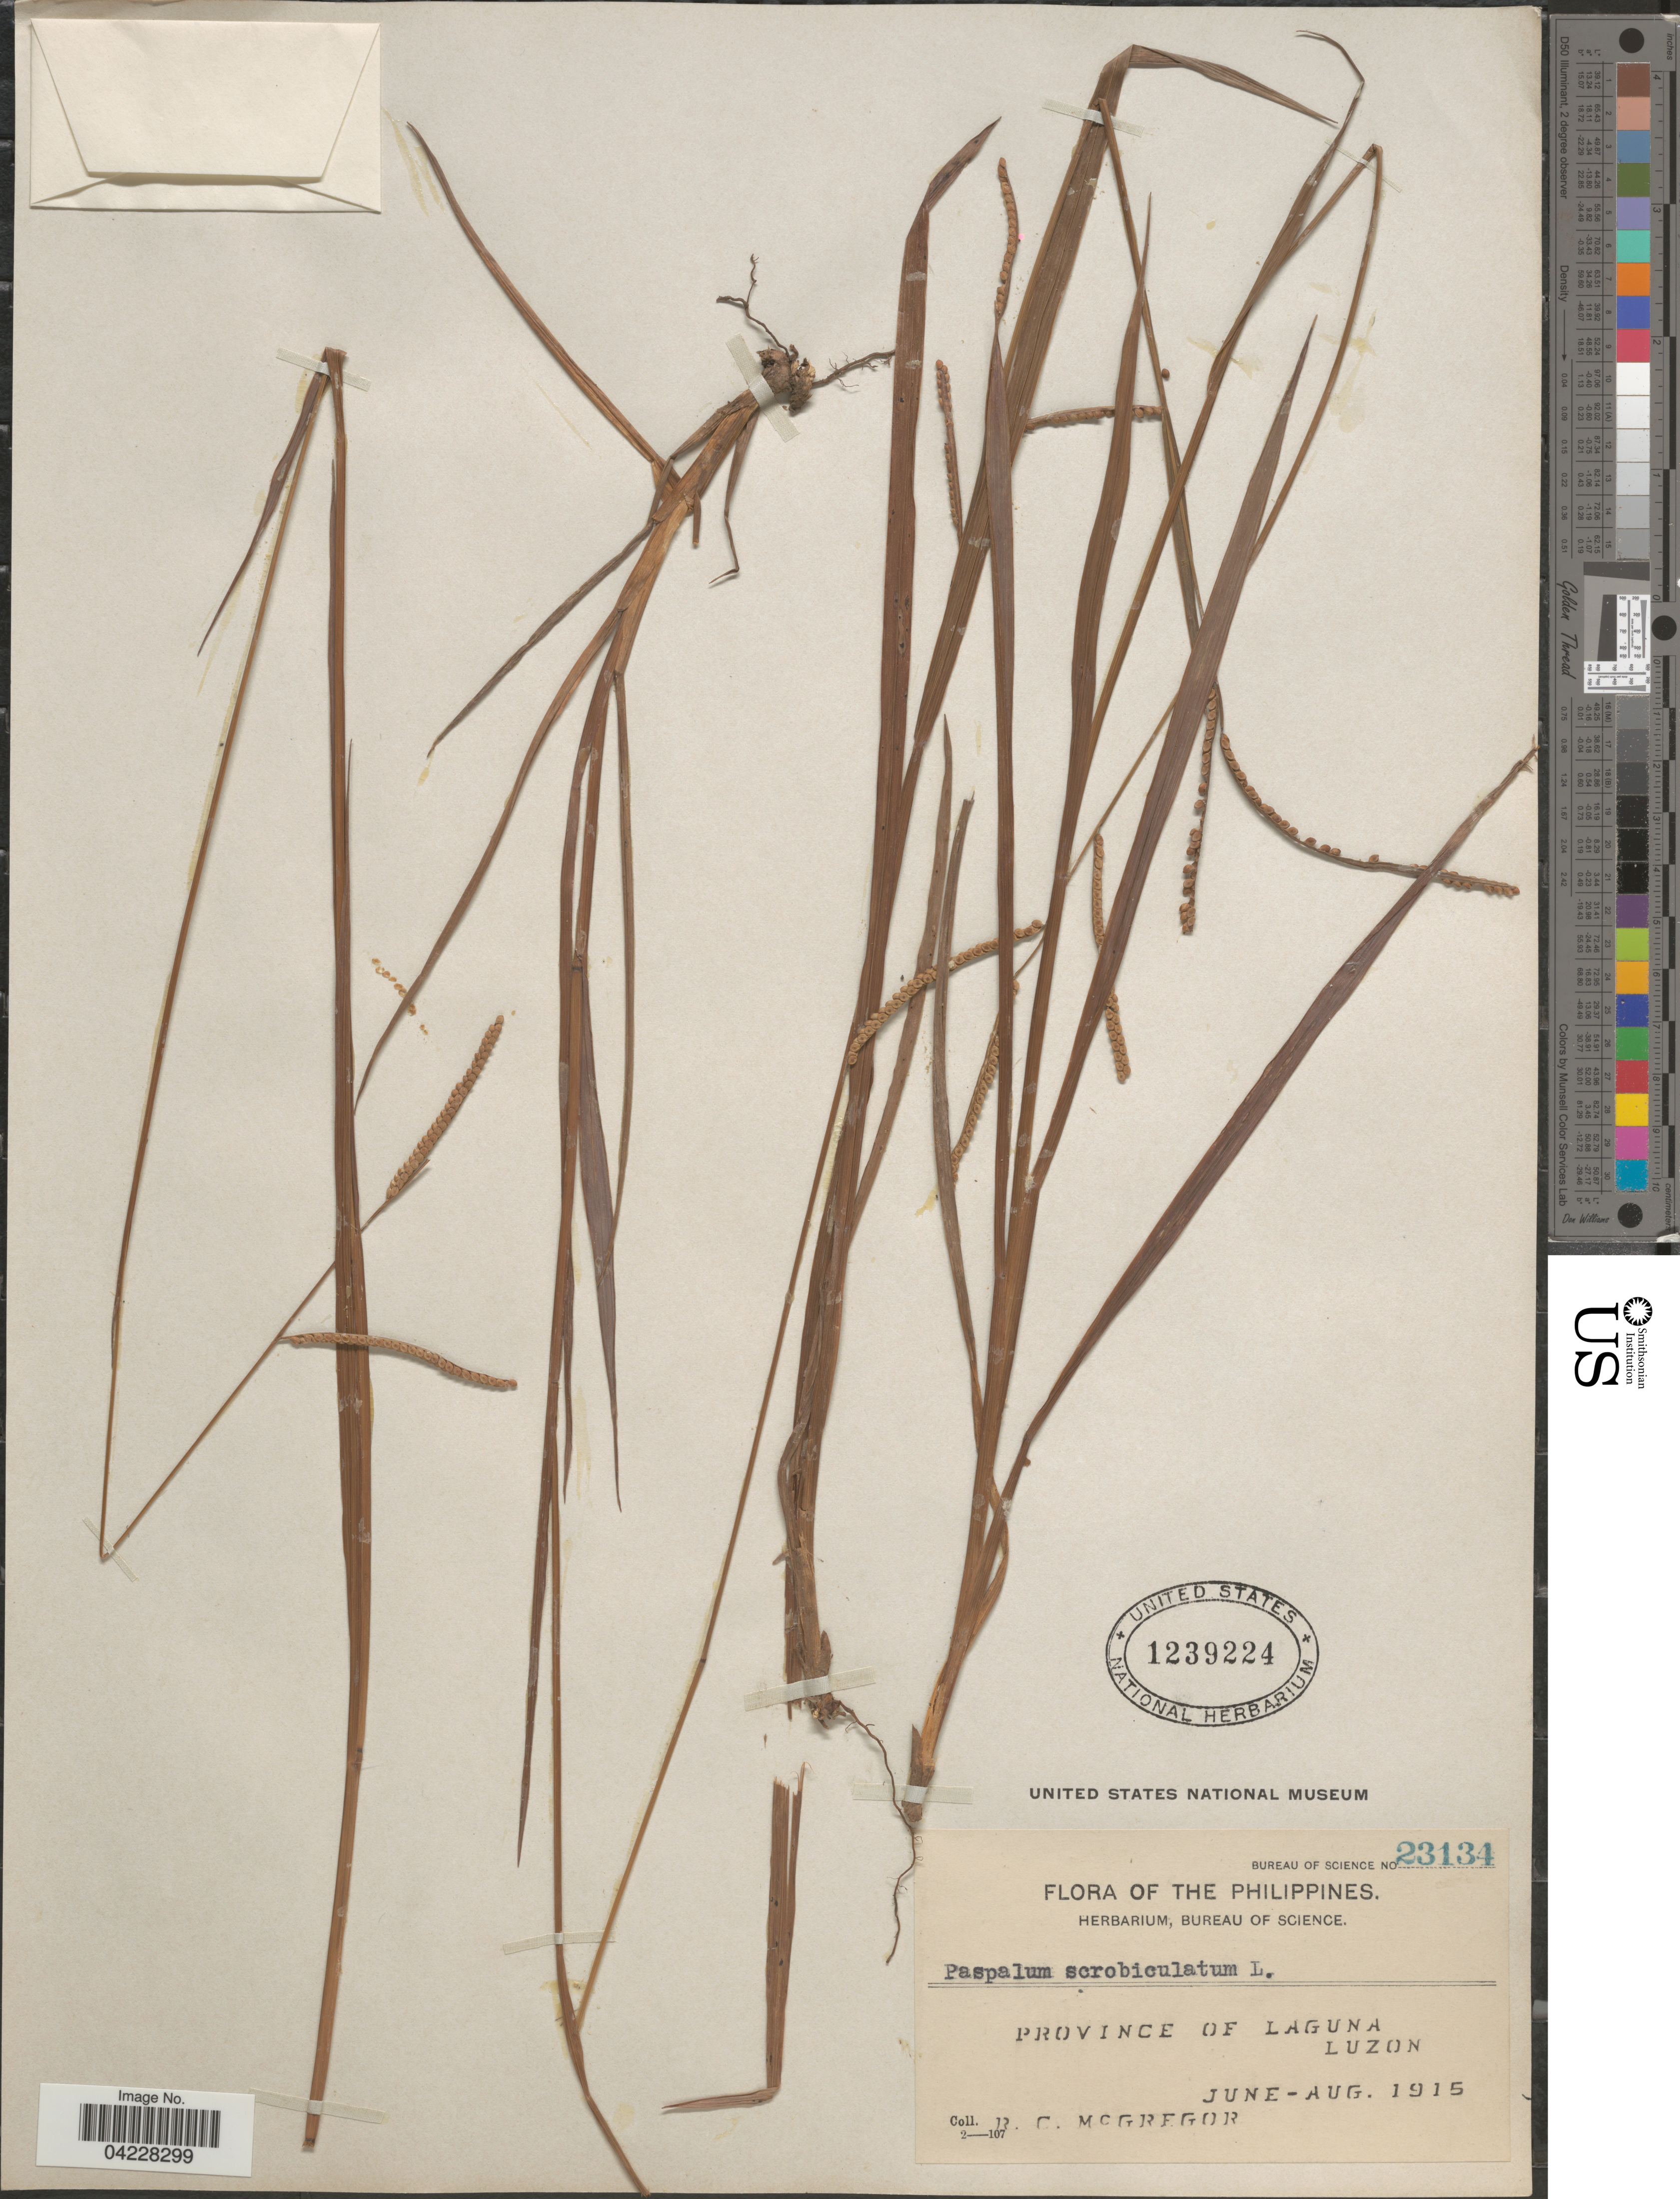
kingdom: Plantae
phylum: Tracheophyta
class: Liliopsida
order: Poales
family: Poaceae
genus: Paspalum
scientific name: Paspalum sp.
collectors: R. C. McGregor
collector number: Bureau of Science 23134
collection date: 1915-06/1915-08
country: Philippines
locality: Province of Laguna. Luzon.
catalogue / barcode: US 1239224